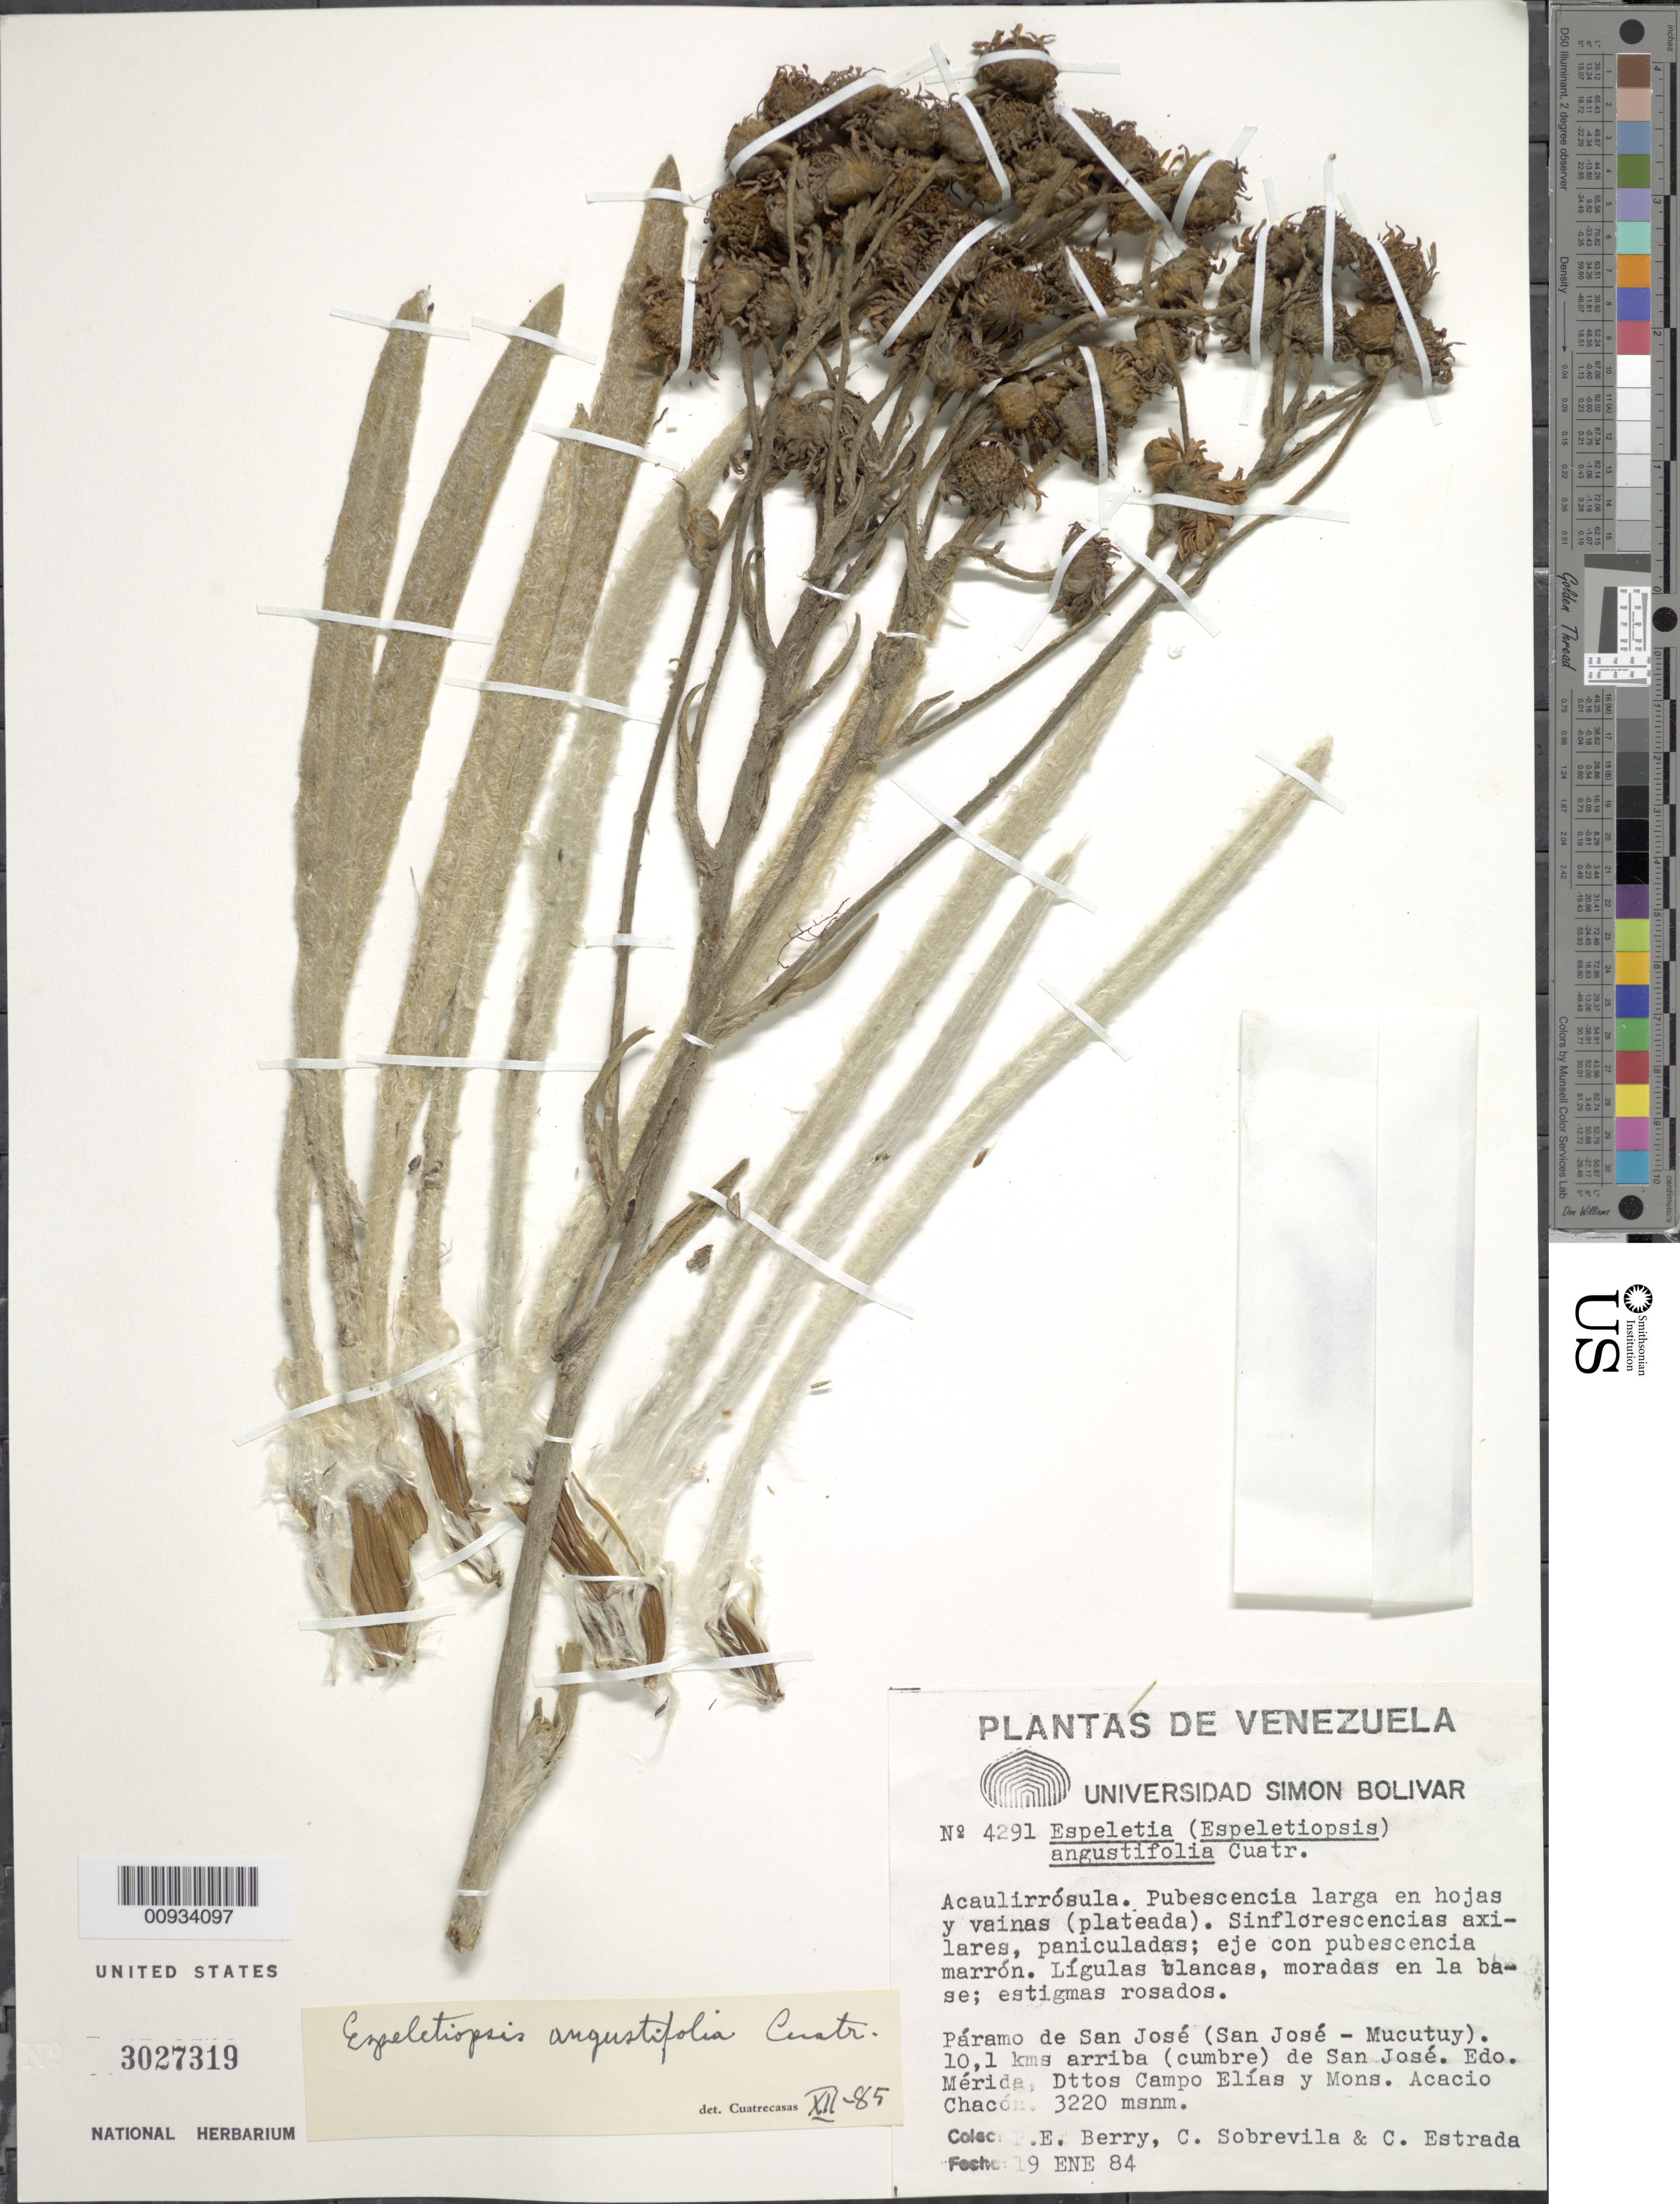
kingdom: Plantae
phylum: Tracheophyta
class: Magnoliopsida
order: Asterales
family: Asteraceae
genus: Espeletiopsis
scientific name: Espeletiopsis angustifolia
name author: (Cuatrec.) Cuatrec.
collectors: P. E. Berry, C. Sobrevila & C. Estrada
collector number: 4291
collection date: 1984-01-19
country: Venezuela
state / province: Mérida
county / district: Campo Elías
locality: Páramo de San José. San José - Mucutuy, 10.1 km arriba (cumbre) de San José. // Páramo de San Jose (San Jose-Mucutuy). 10, 1 kms arribas (cumbre) de San Jose. Dttos Campo Elias y Mons. Acacio Chacon. Cerca de la frontera entre Mérida y Bolivar, y la fr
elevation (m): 3220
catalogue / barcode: US 3027319